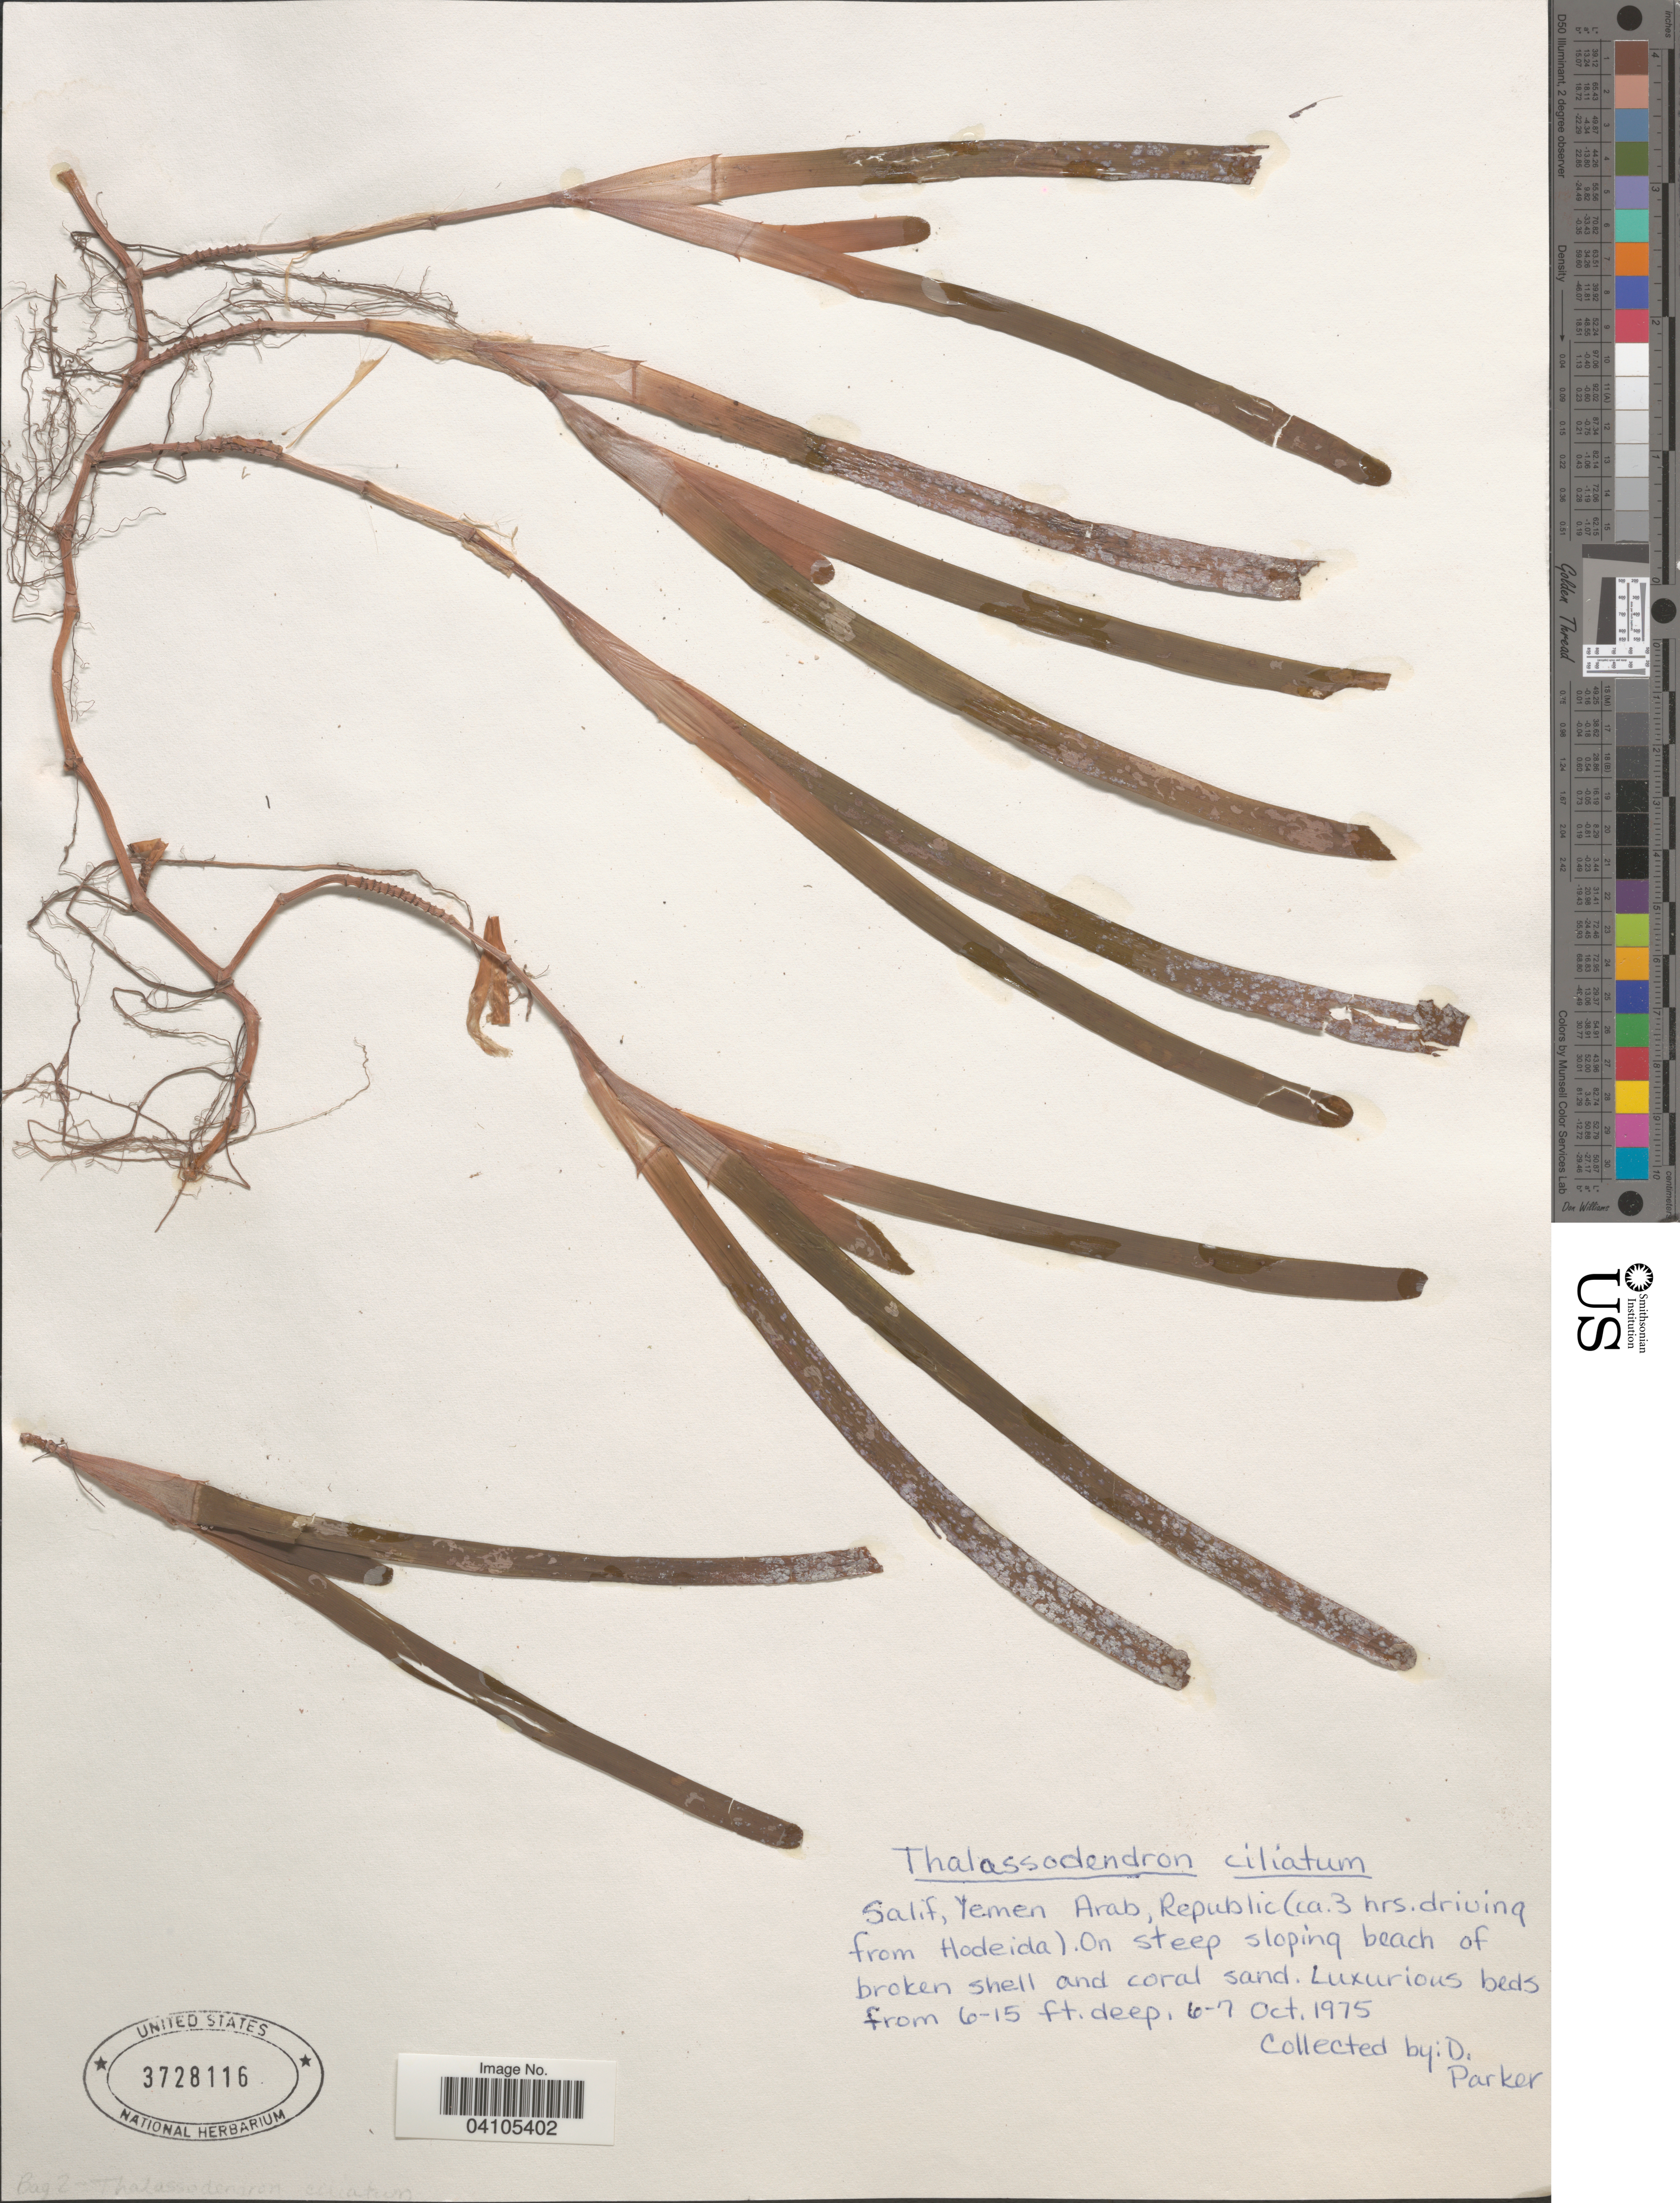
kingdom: Plantae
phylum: Tracheophyta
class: Liliopsida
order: Alismatales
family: Cymodoceaceae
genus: Thalassodendron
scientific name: Thalassodendron ciliatum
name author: (Forssk.) Hartog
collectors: D. Parker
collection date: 1975-10-06/1975-10-07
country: Yemen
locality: Salif, Yemen Arab, Republic (ca. 3 hrs. driving from Hodeida).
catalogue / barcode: US 3728116